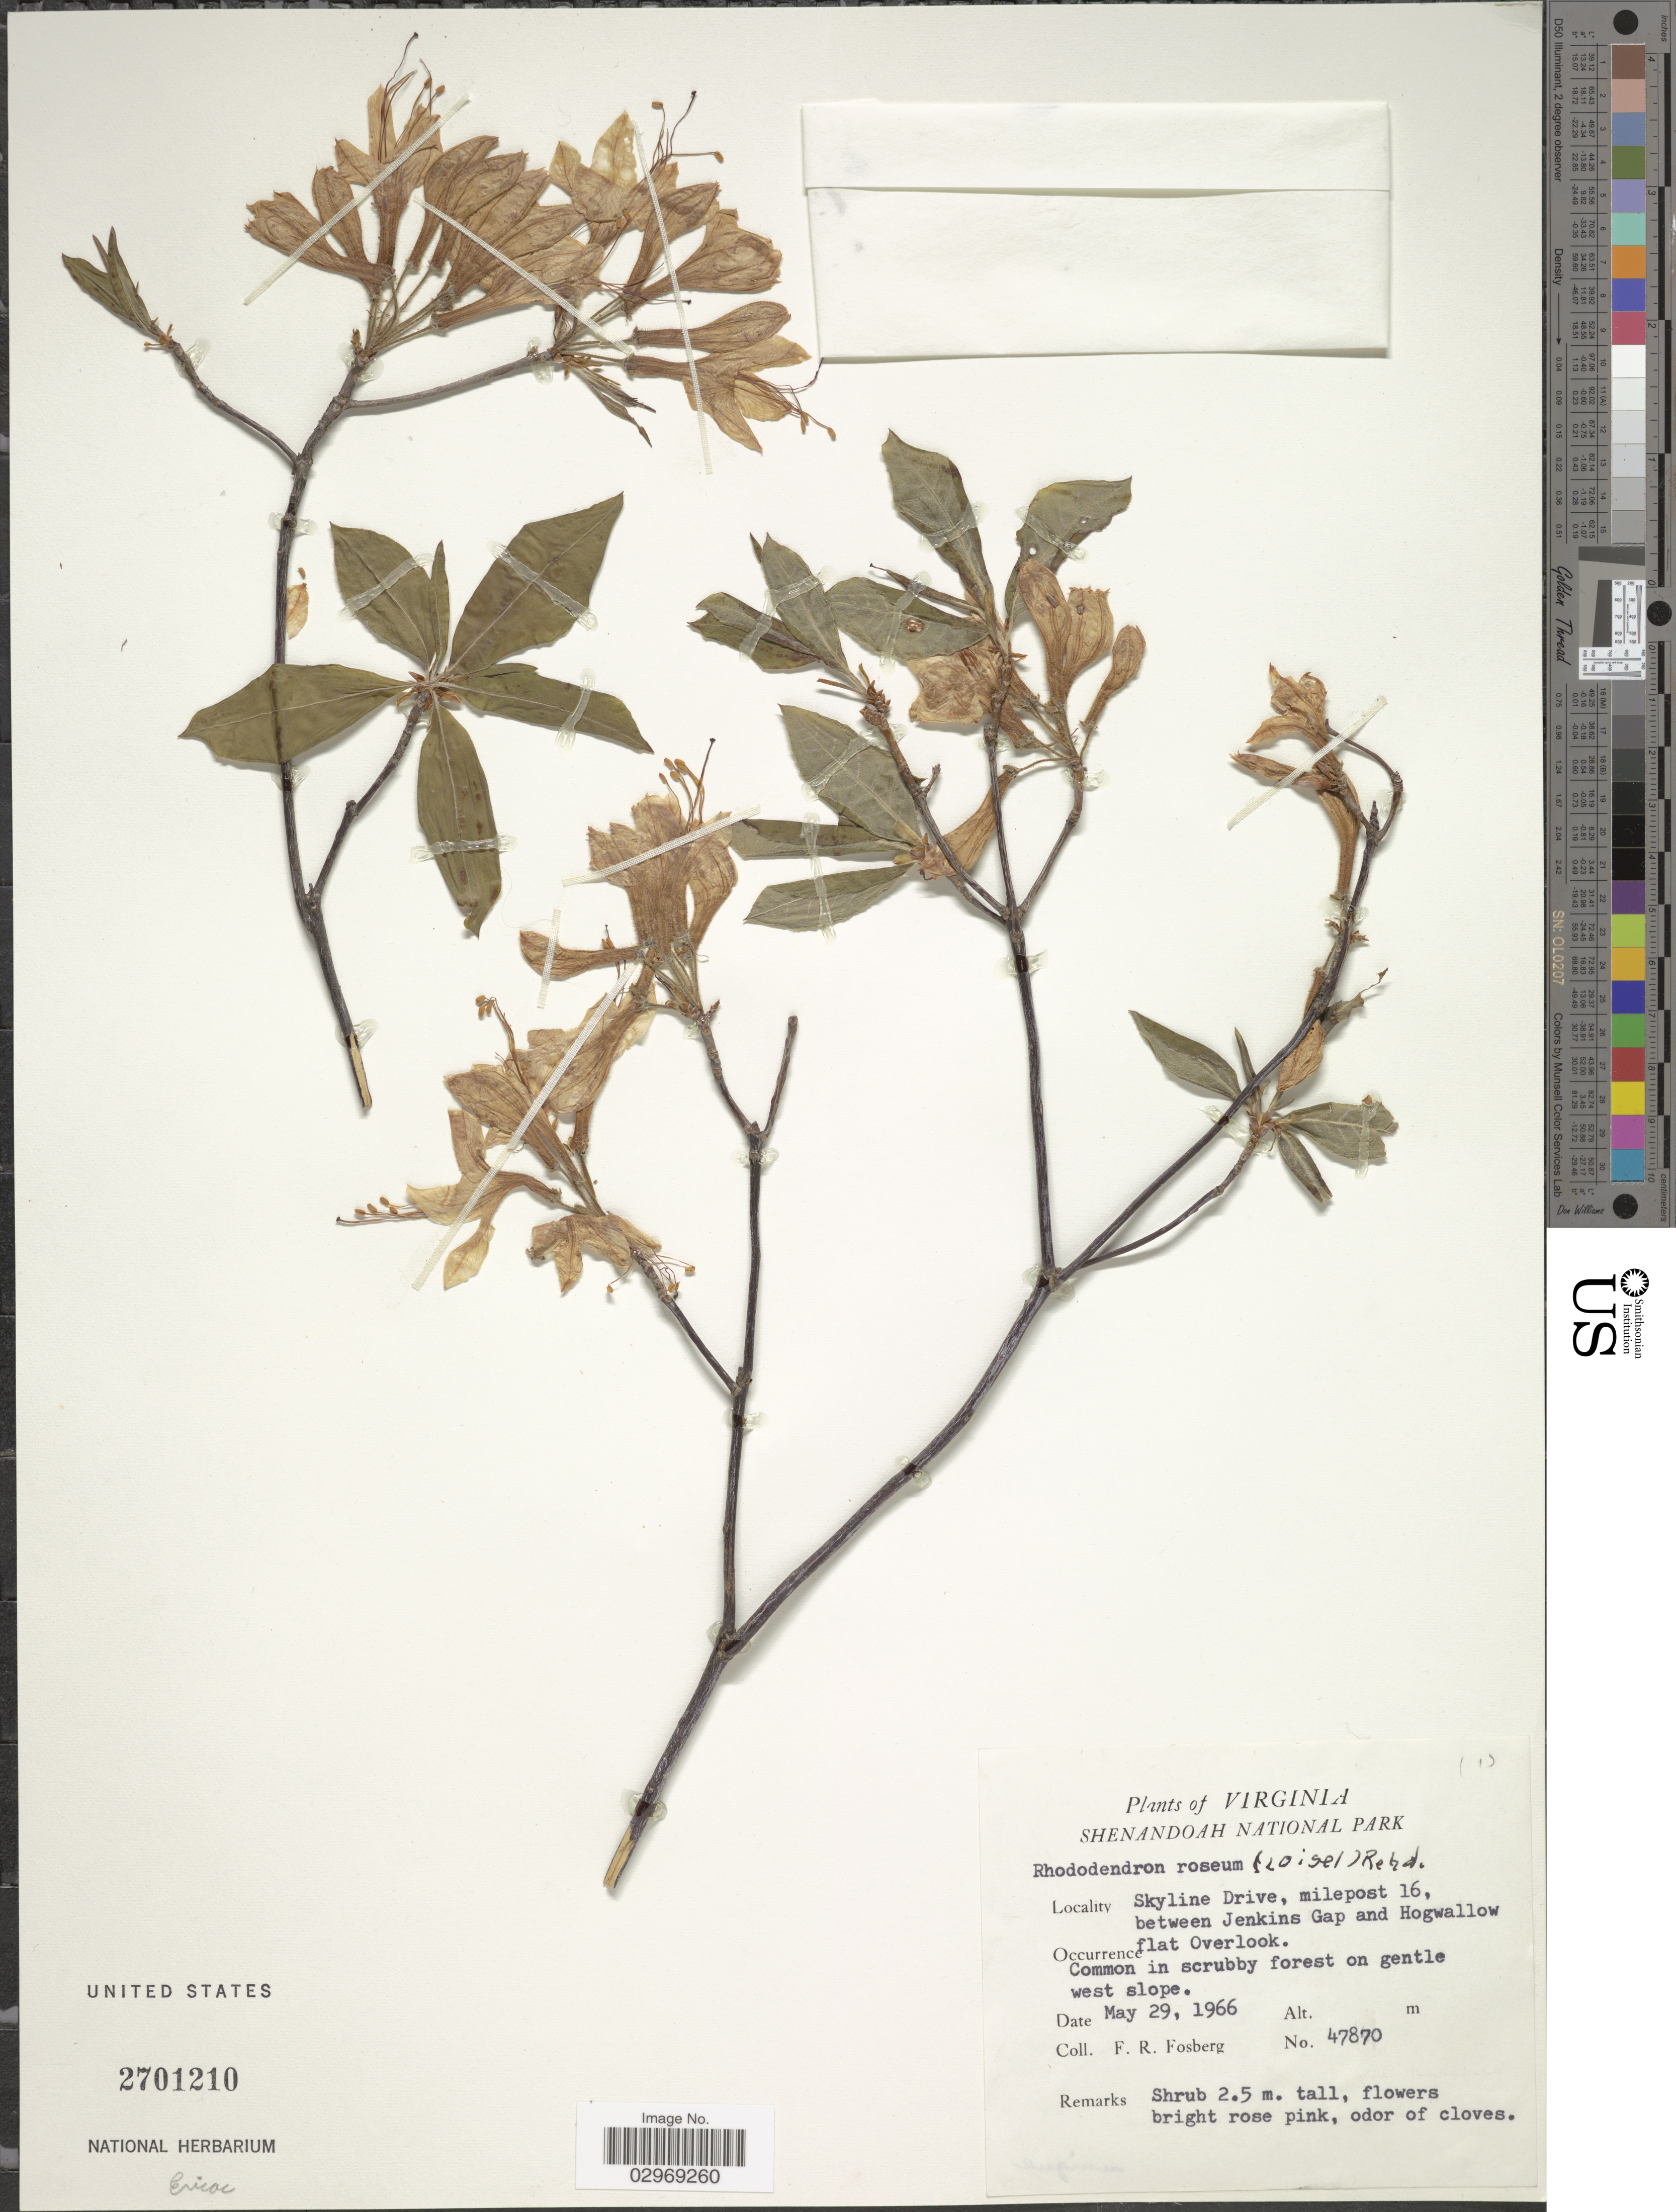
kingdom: Plantae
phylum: Tracheophyta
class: Magnoliopsida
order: Ericales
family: Ericaceae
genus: Rhododendron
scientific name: Rhododendron roseum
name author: (Loisel.) Rehder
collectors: F. R. Fosberg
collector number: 47870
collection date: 1966-05-29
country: United States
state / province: Virginia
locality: Shenandoah National Park. Skyline Drive, milepost 16, between Jenkins Gap and Hogwallow flat Overlook.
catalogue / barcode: US 2701210